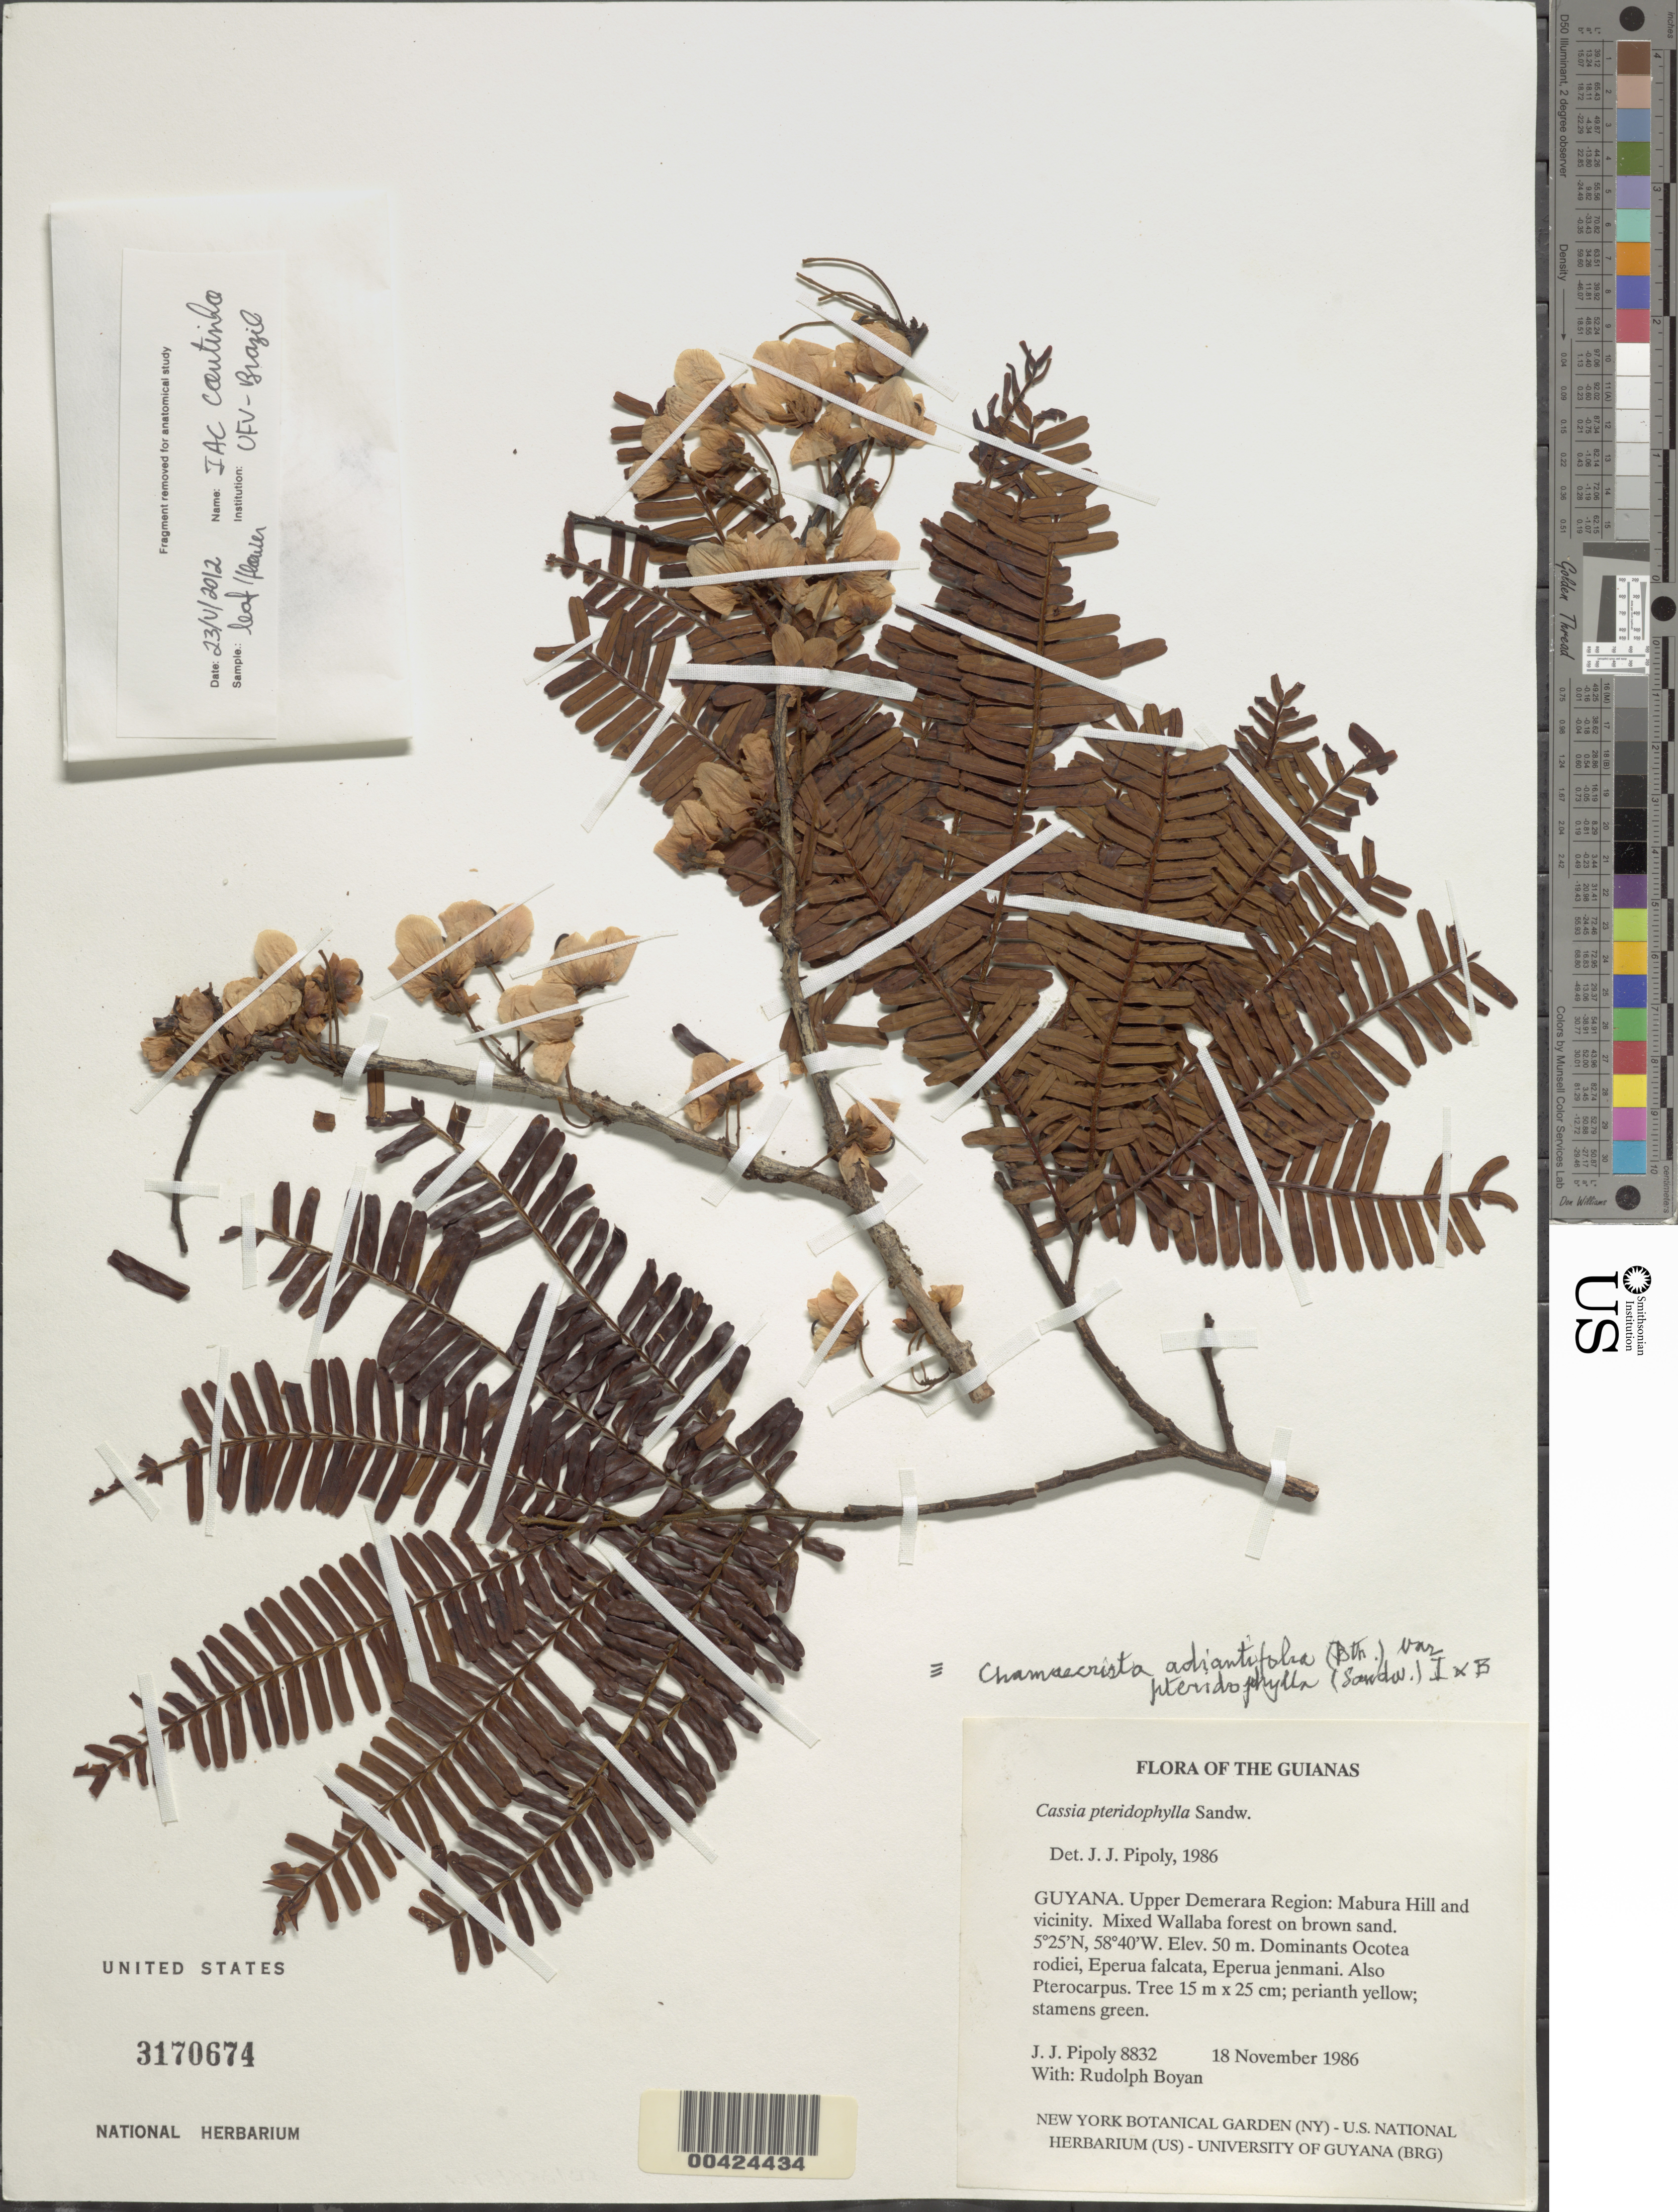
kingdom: Plantae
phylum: Tracheophyta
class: Magnoliopsida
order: Fabales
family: Fabaceae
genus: Chamaecrista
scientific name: Chamaecrista adiantifolia var. pteridophylla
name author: (Sandwith) H.S. Irwin & Barneby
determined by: Pipoly, J. J., III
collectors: J. J. Pipoly & R. Boyan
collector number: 8832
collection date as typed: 18 Nov 1986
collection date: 1986-11-18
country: Guyana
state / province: U. Demerara-Berbice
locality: Mabura hill and vicinity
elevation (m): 50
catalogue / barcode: US 3170674